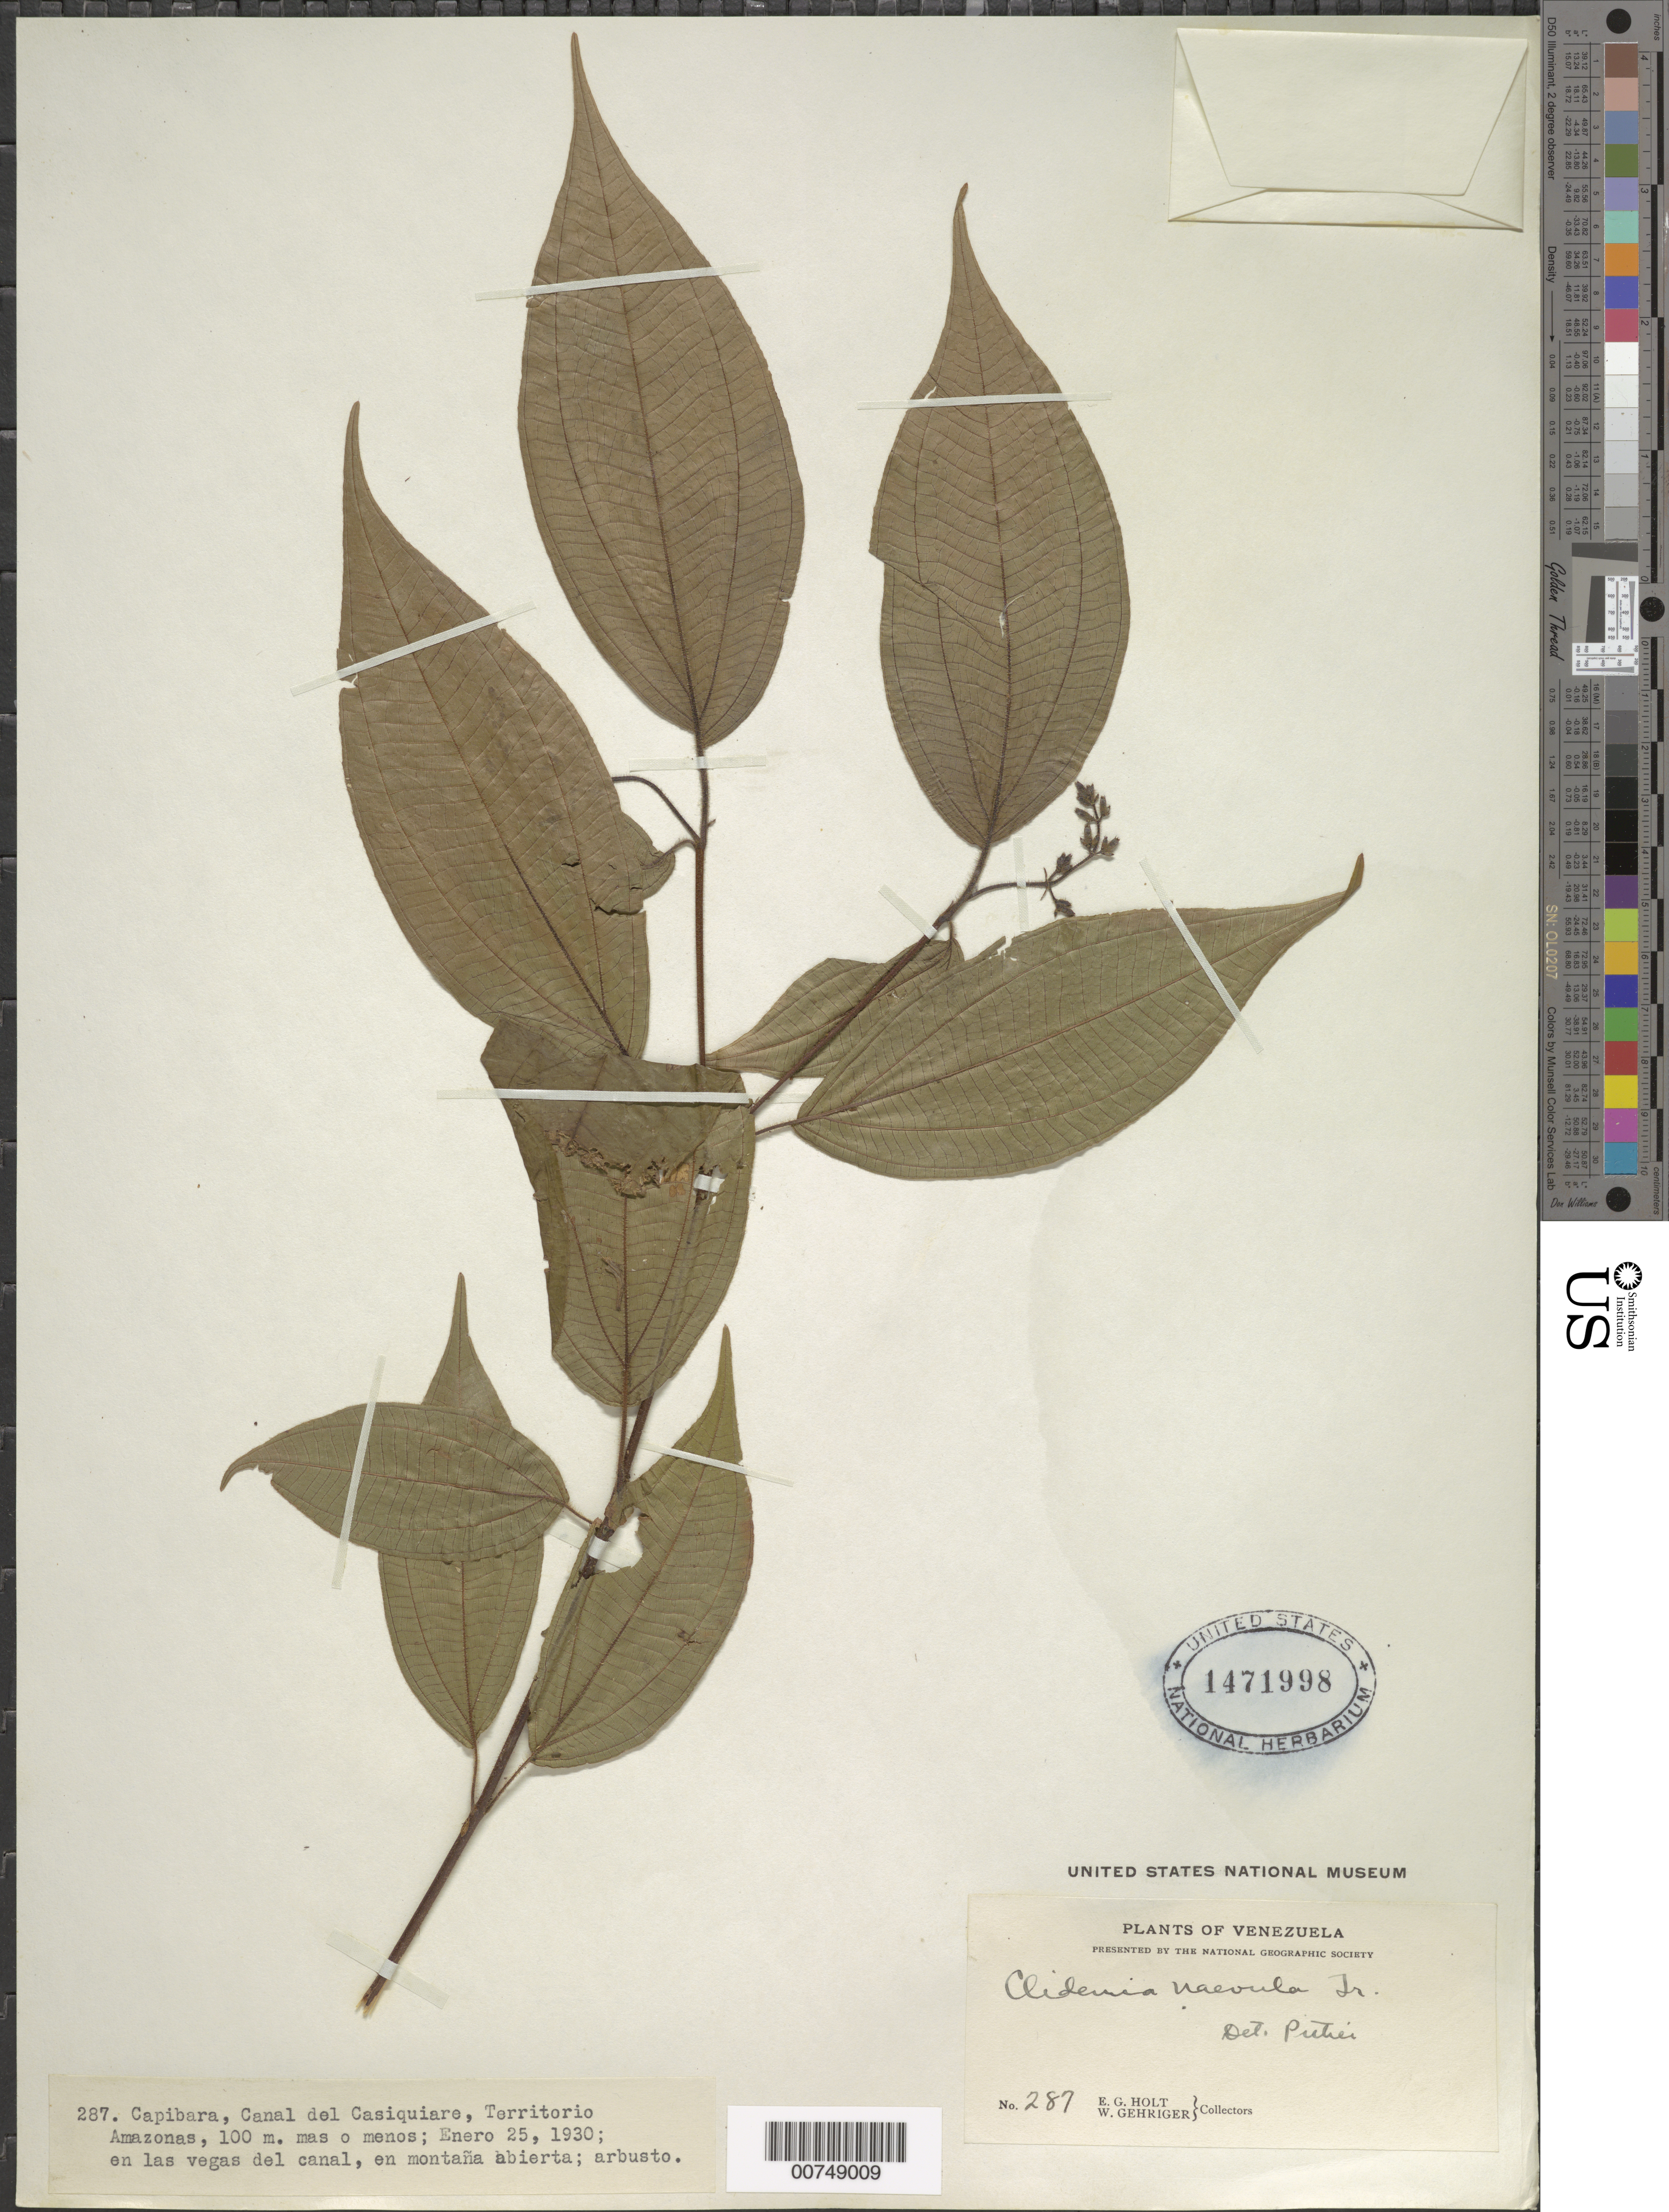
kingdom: Plantae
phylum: Tracheophyta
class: Magnoliopsida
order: Myrtales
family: Melastomataceae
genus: Clidemia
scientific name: Clidemia naevula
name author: (Naudin) Triana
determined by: Pitier, --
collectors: E. Holt & W. Gehriger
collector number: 287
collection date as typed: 25-Jan-30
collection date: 1930-01-25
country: Venezuela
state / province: Amazonas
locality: Capibara, Canal del Casiquiare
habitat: Las vegas del canal, en montana abierta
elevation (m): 100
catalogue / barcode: US 1471998